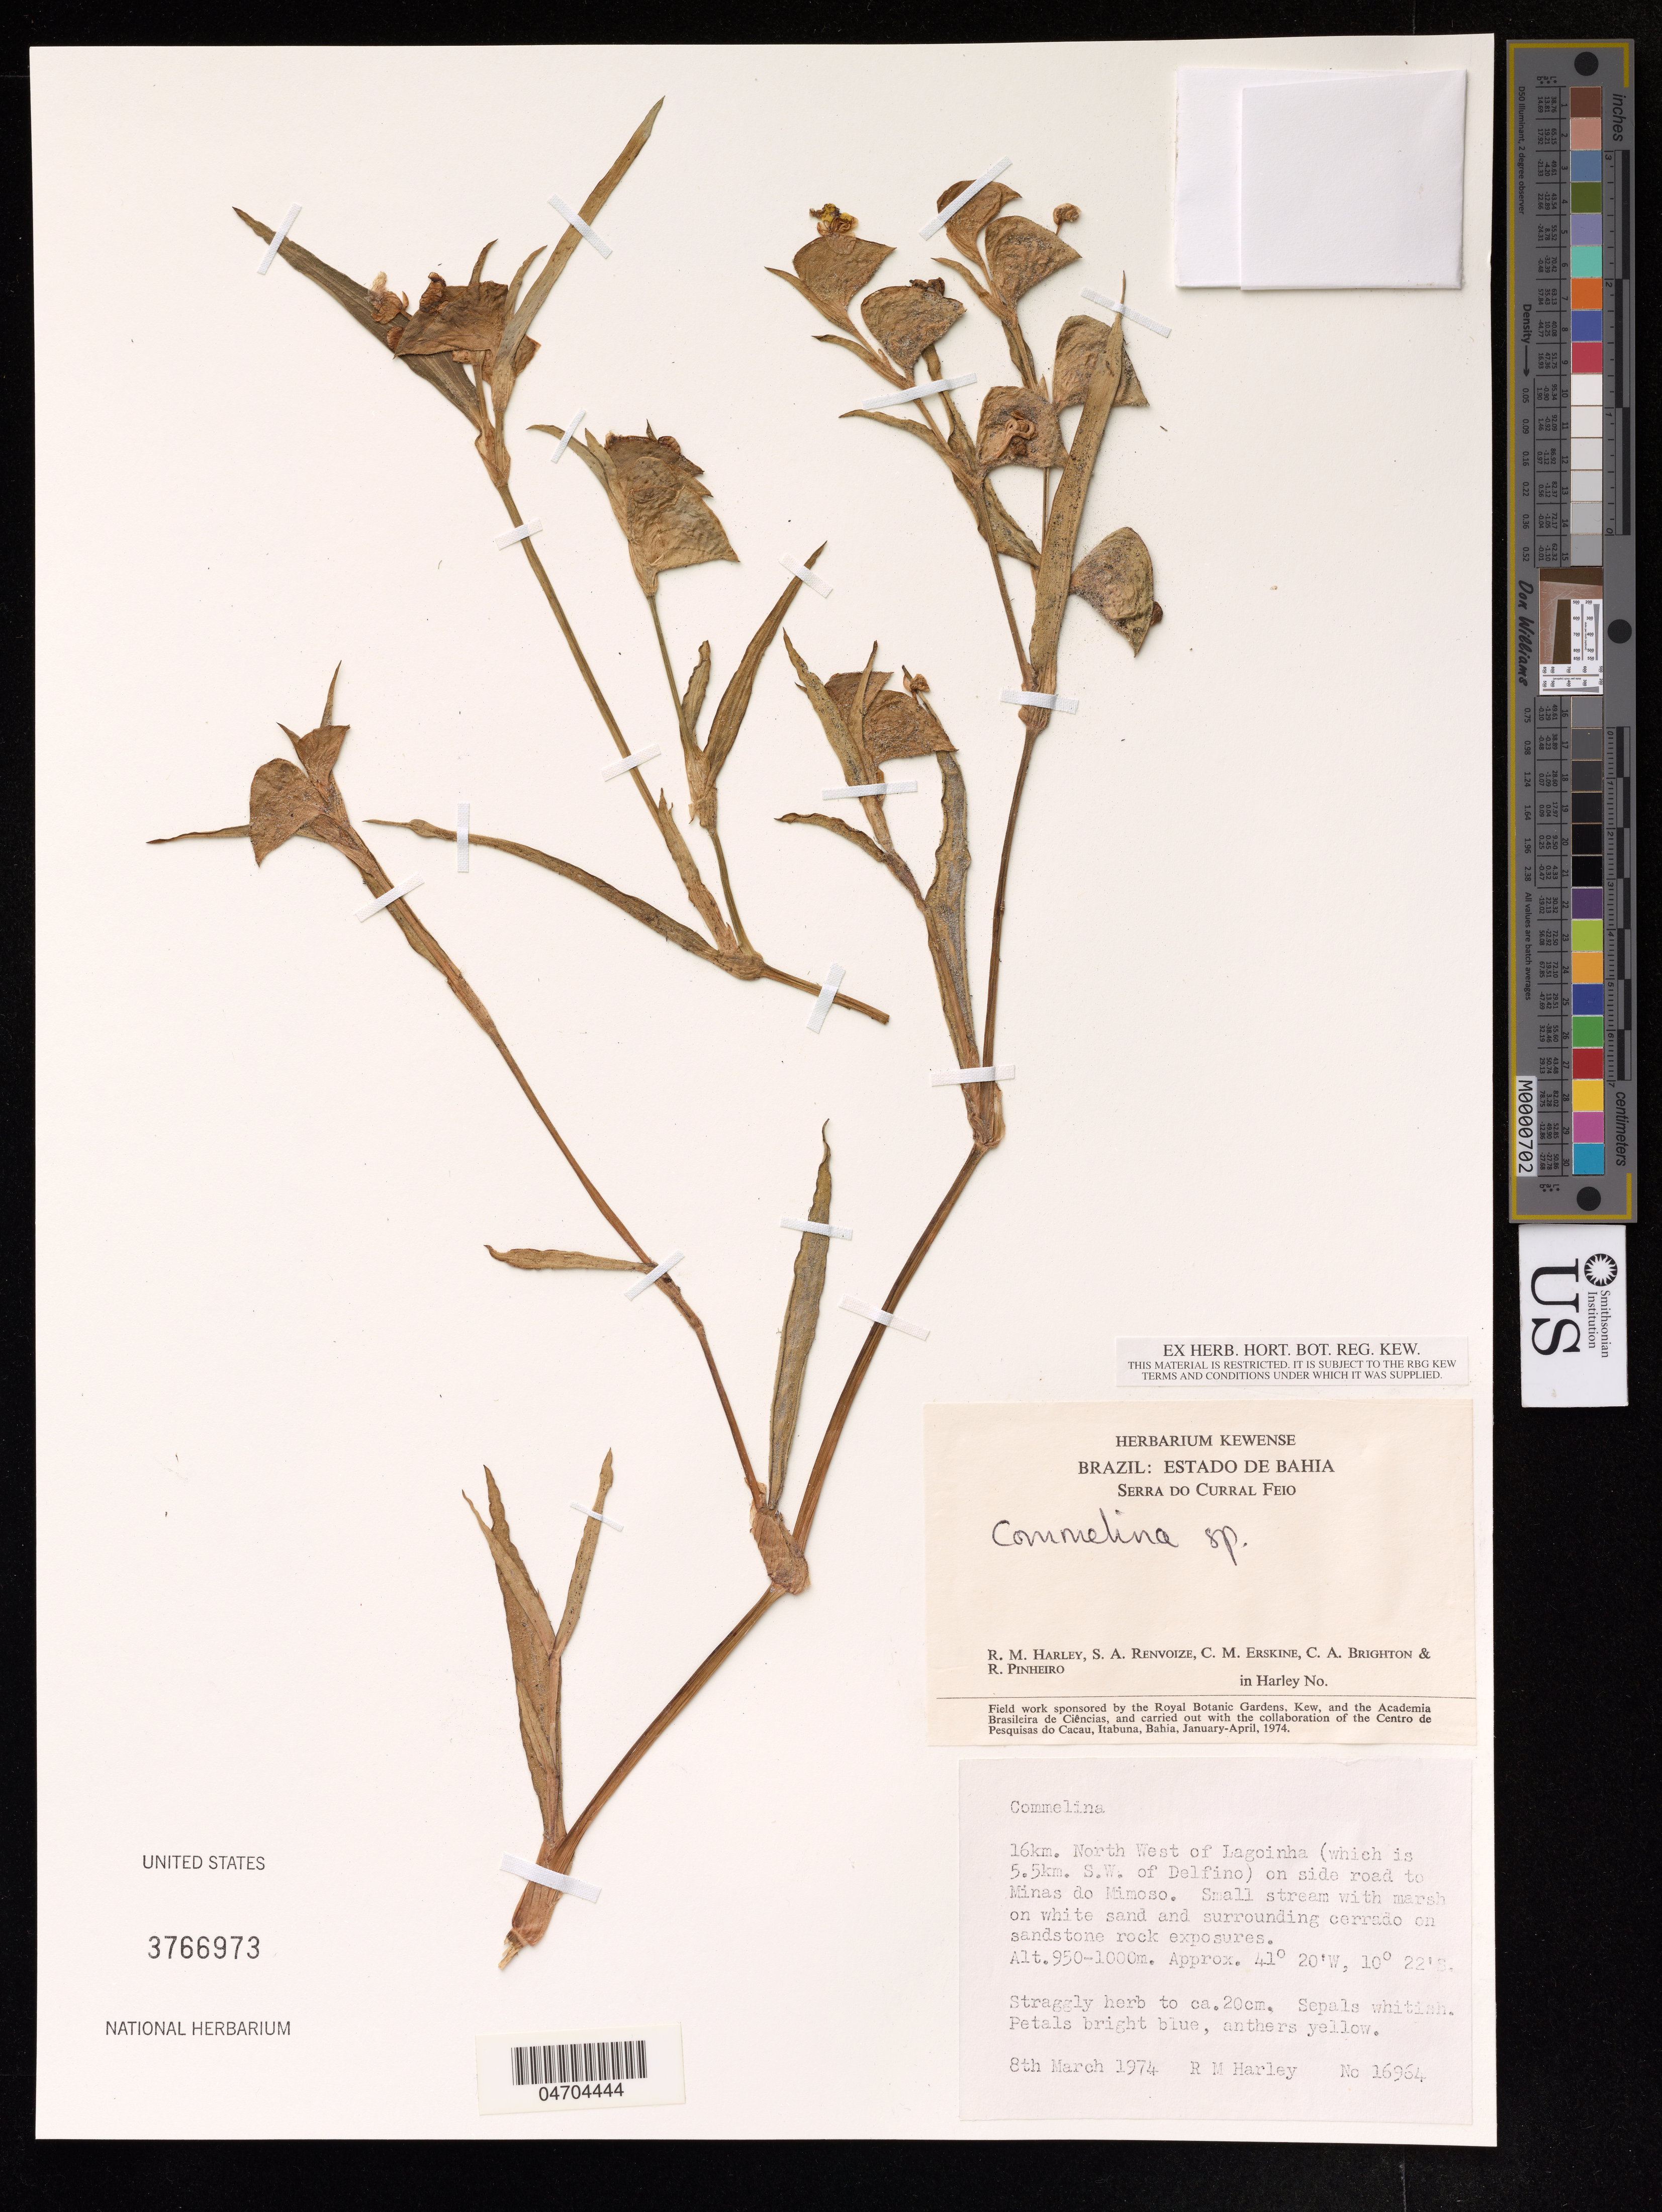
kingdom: Plantae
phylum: Tracheophyta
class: Liliopsida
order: Commelinales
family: Commelinaceae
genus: Commelina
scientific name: Commelina sp.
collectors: R. Harley, S. Renvoize & C. Erskine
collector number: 16964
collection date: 1974-03-08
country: Brazil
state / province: Bahia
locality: Serra do Curral Feio. 16 km. North West of Lagoinha (which 5.5km. S.W. of Delfino) on side road to Minas do Mimoso.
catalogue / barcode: US 3766973